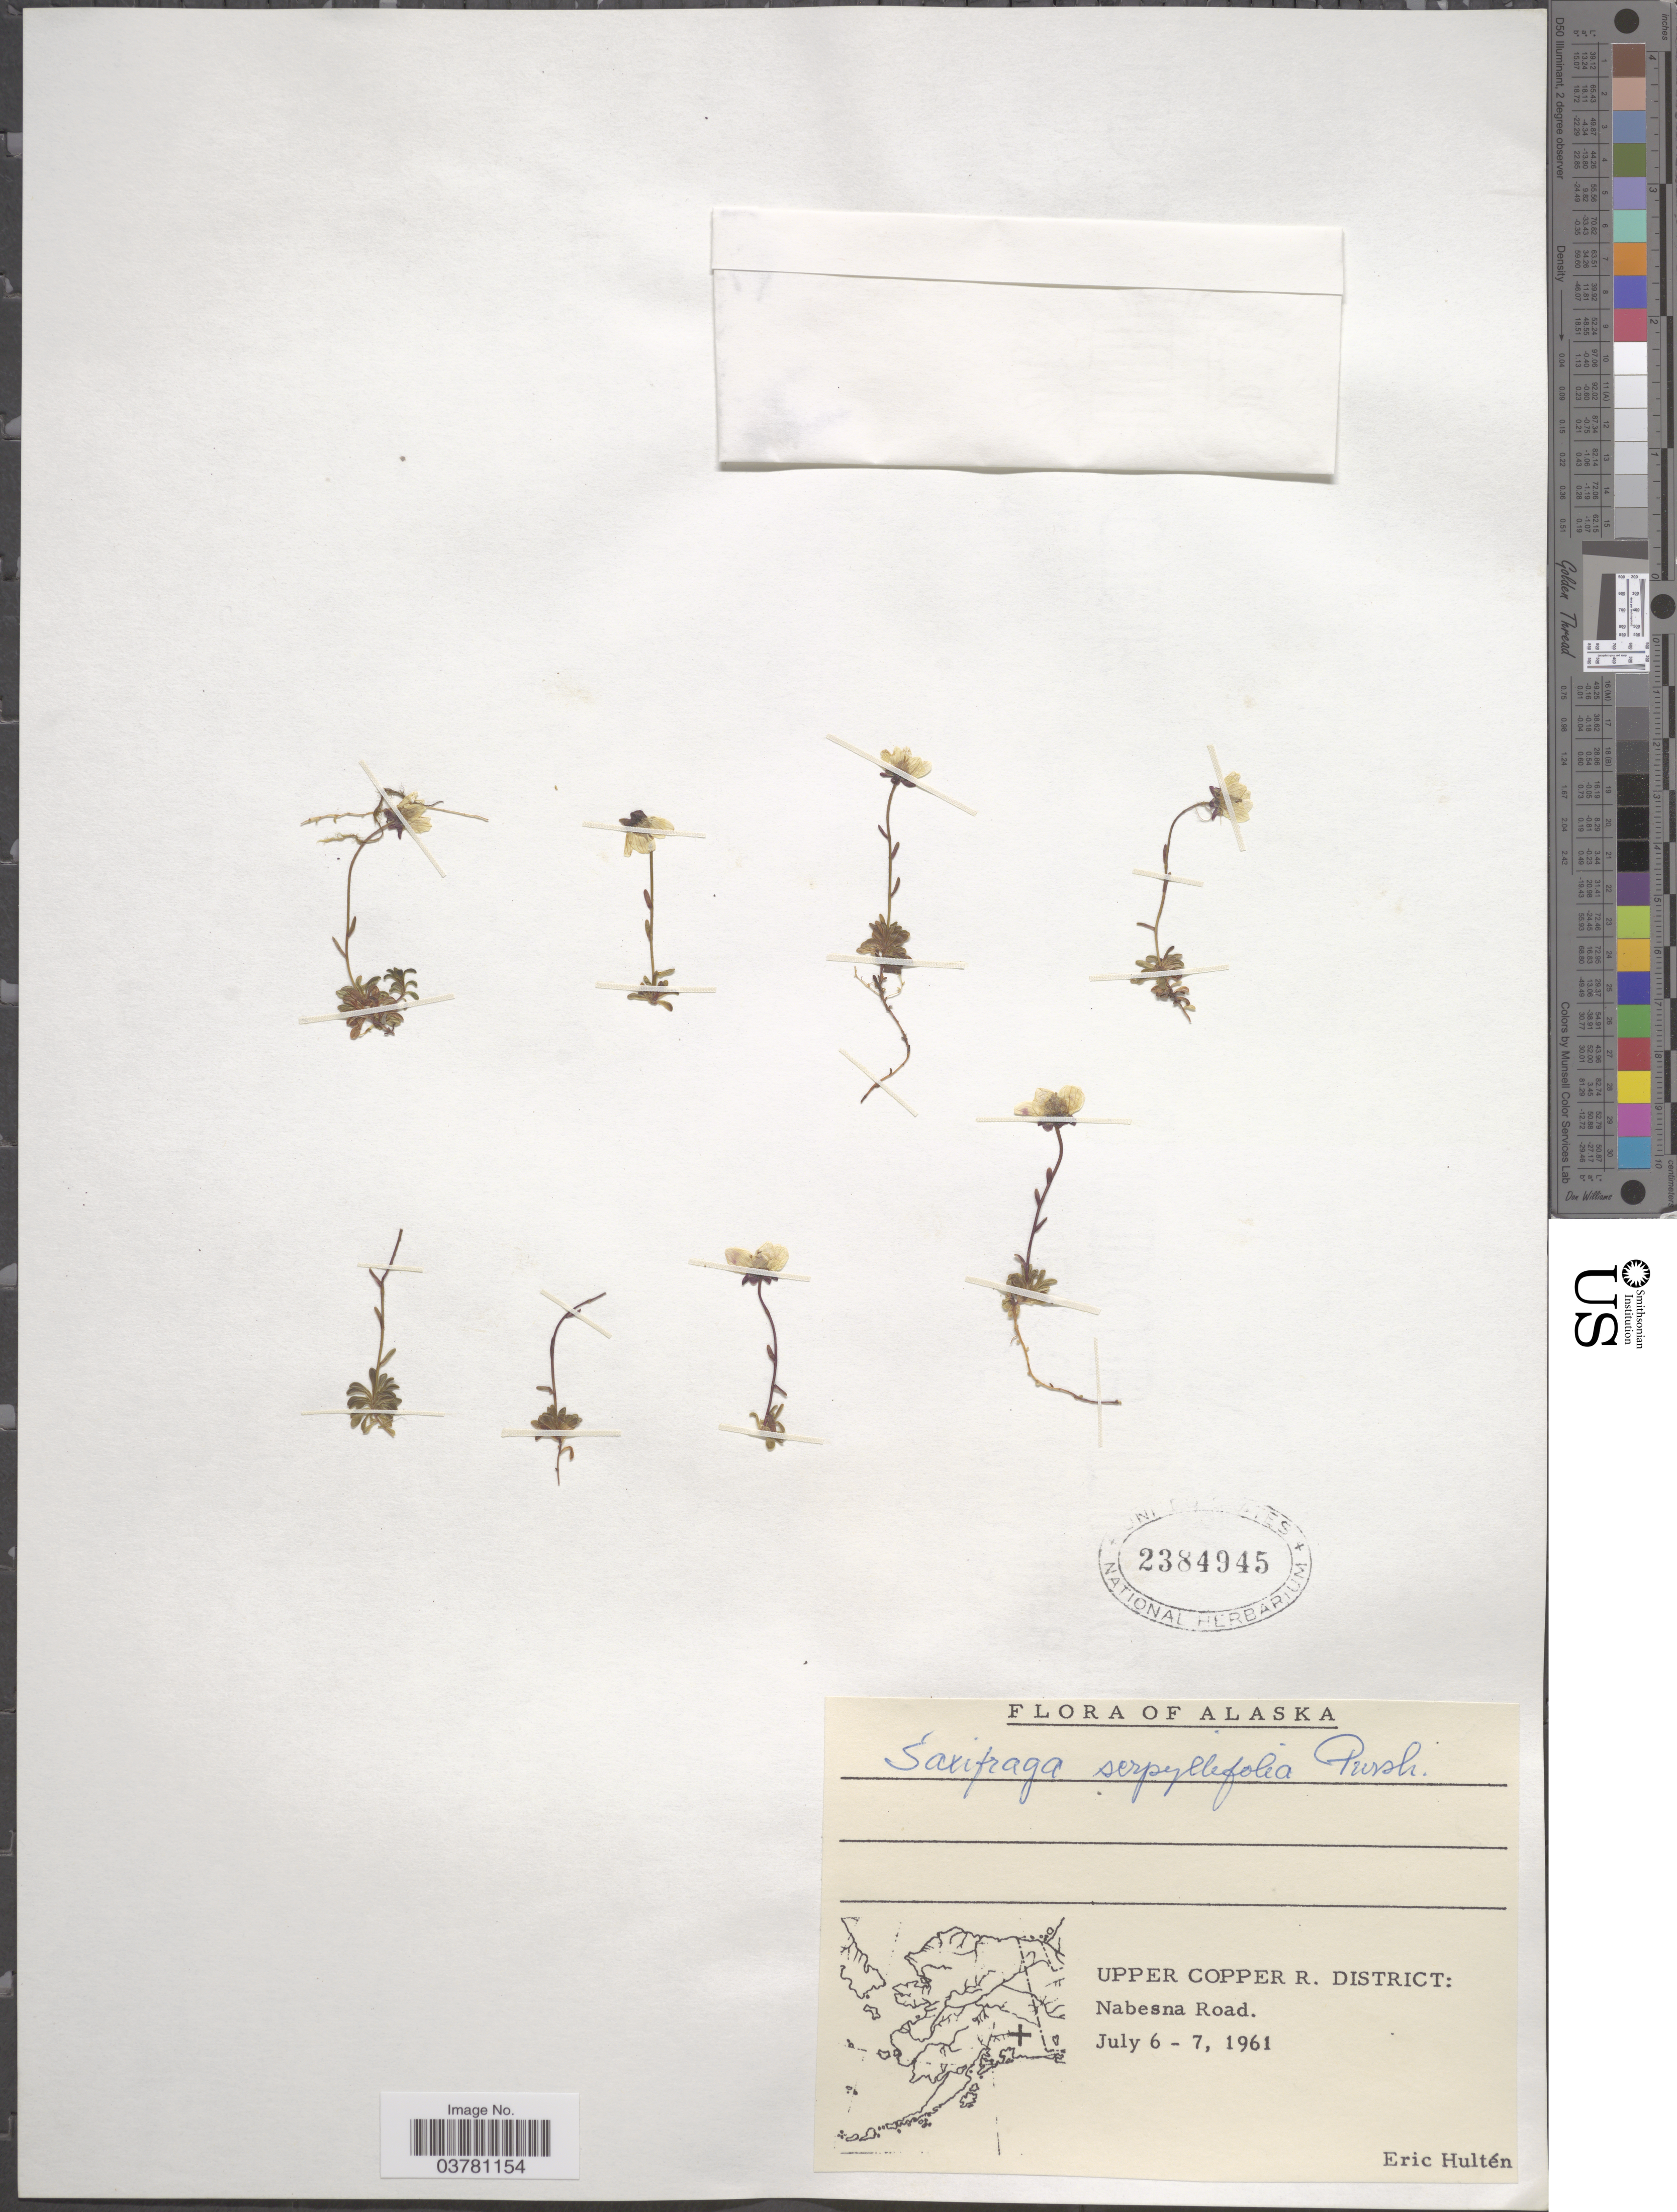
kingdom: Plantae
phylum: Tracheophyta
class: Magnoliopsida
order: Saxifragales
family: Saxifragaceae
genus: Saxifraga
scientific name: Saxifraga serpyllifolia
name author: Pursh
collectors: E. G. Hultén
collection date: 1961-07-06/1961-07-07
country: United States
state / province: Alaska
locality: Upper Copper R. District: Nabesna Road.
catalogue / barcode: US 2384945